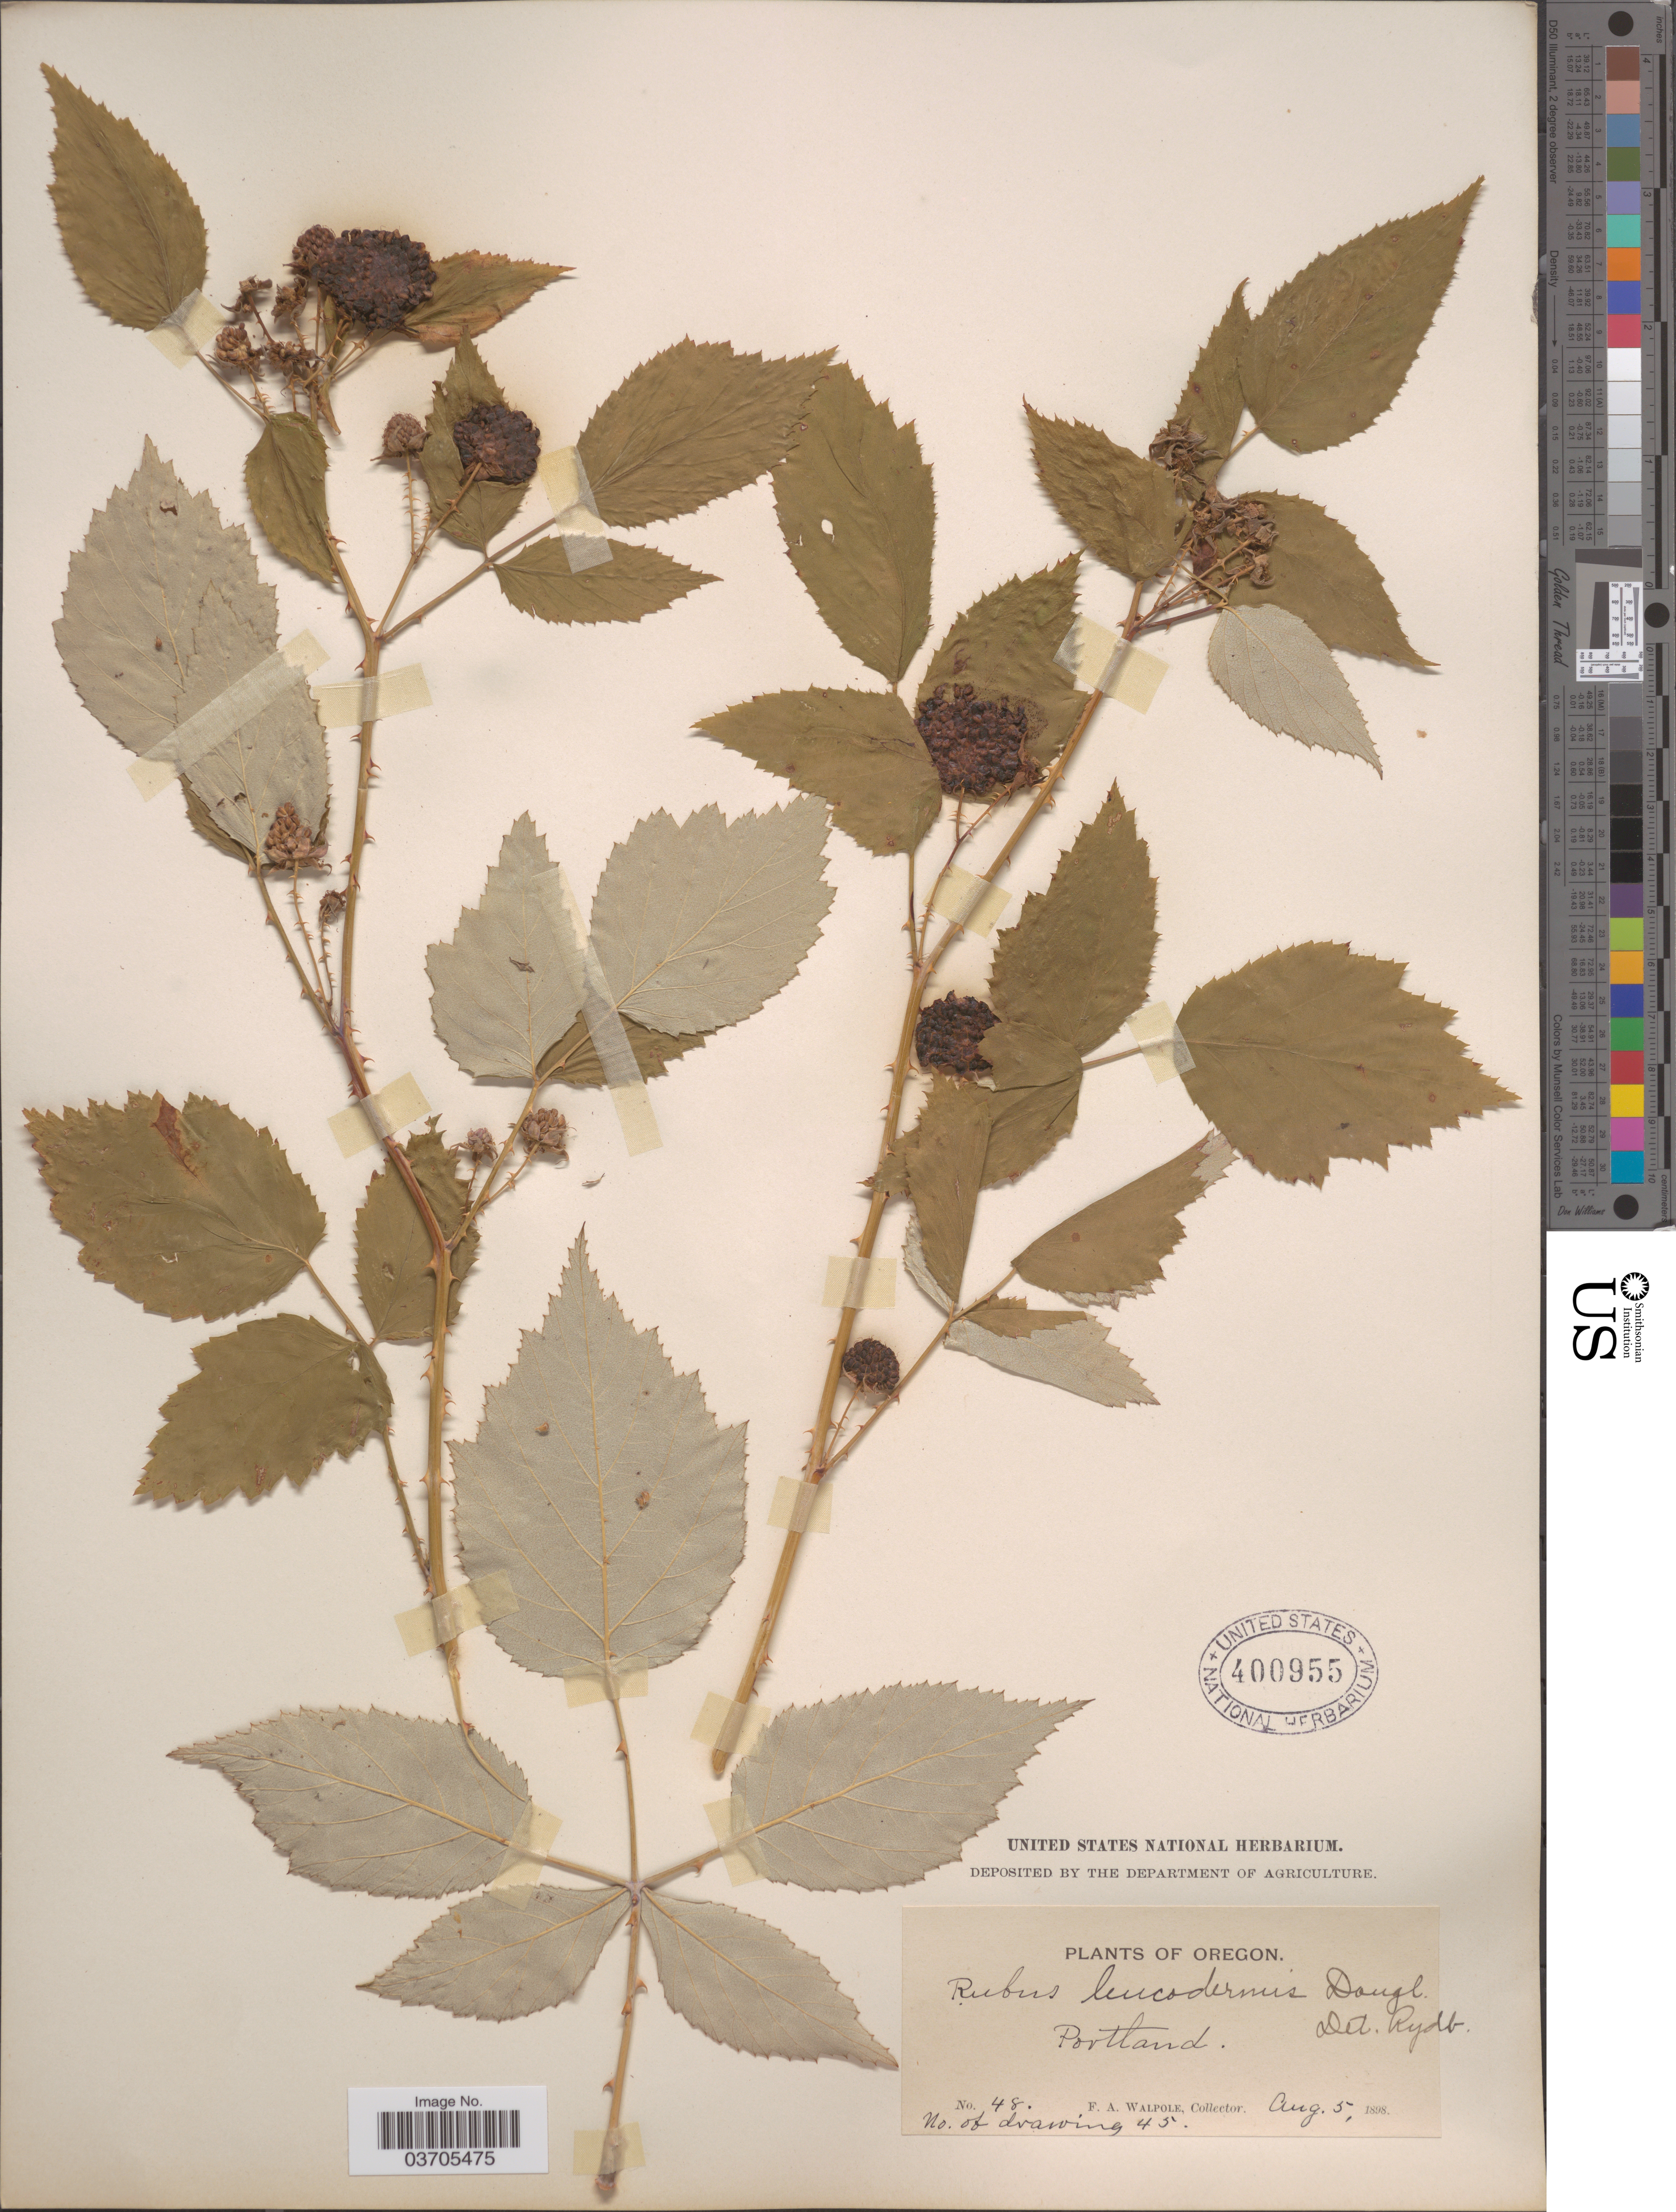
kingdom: Plantae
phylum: Tracheophyta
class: Magnoliopsida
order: Rosales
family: Rosaceae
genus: Rubus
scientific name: Rubus leucodermis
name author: Douglas ex Torr. & A. Gray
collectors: F. Walpole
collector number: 48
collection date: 1898-08-05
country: United States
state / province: Oregon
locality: Portland.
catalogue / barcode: US 400955